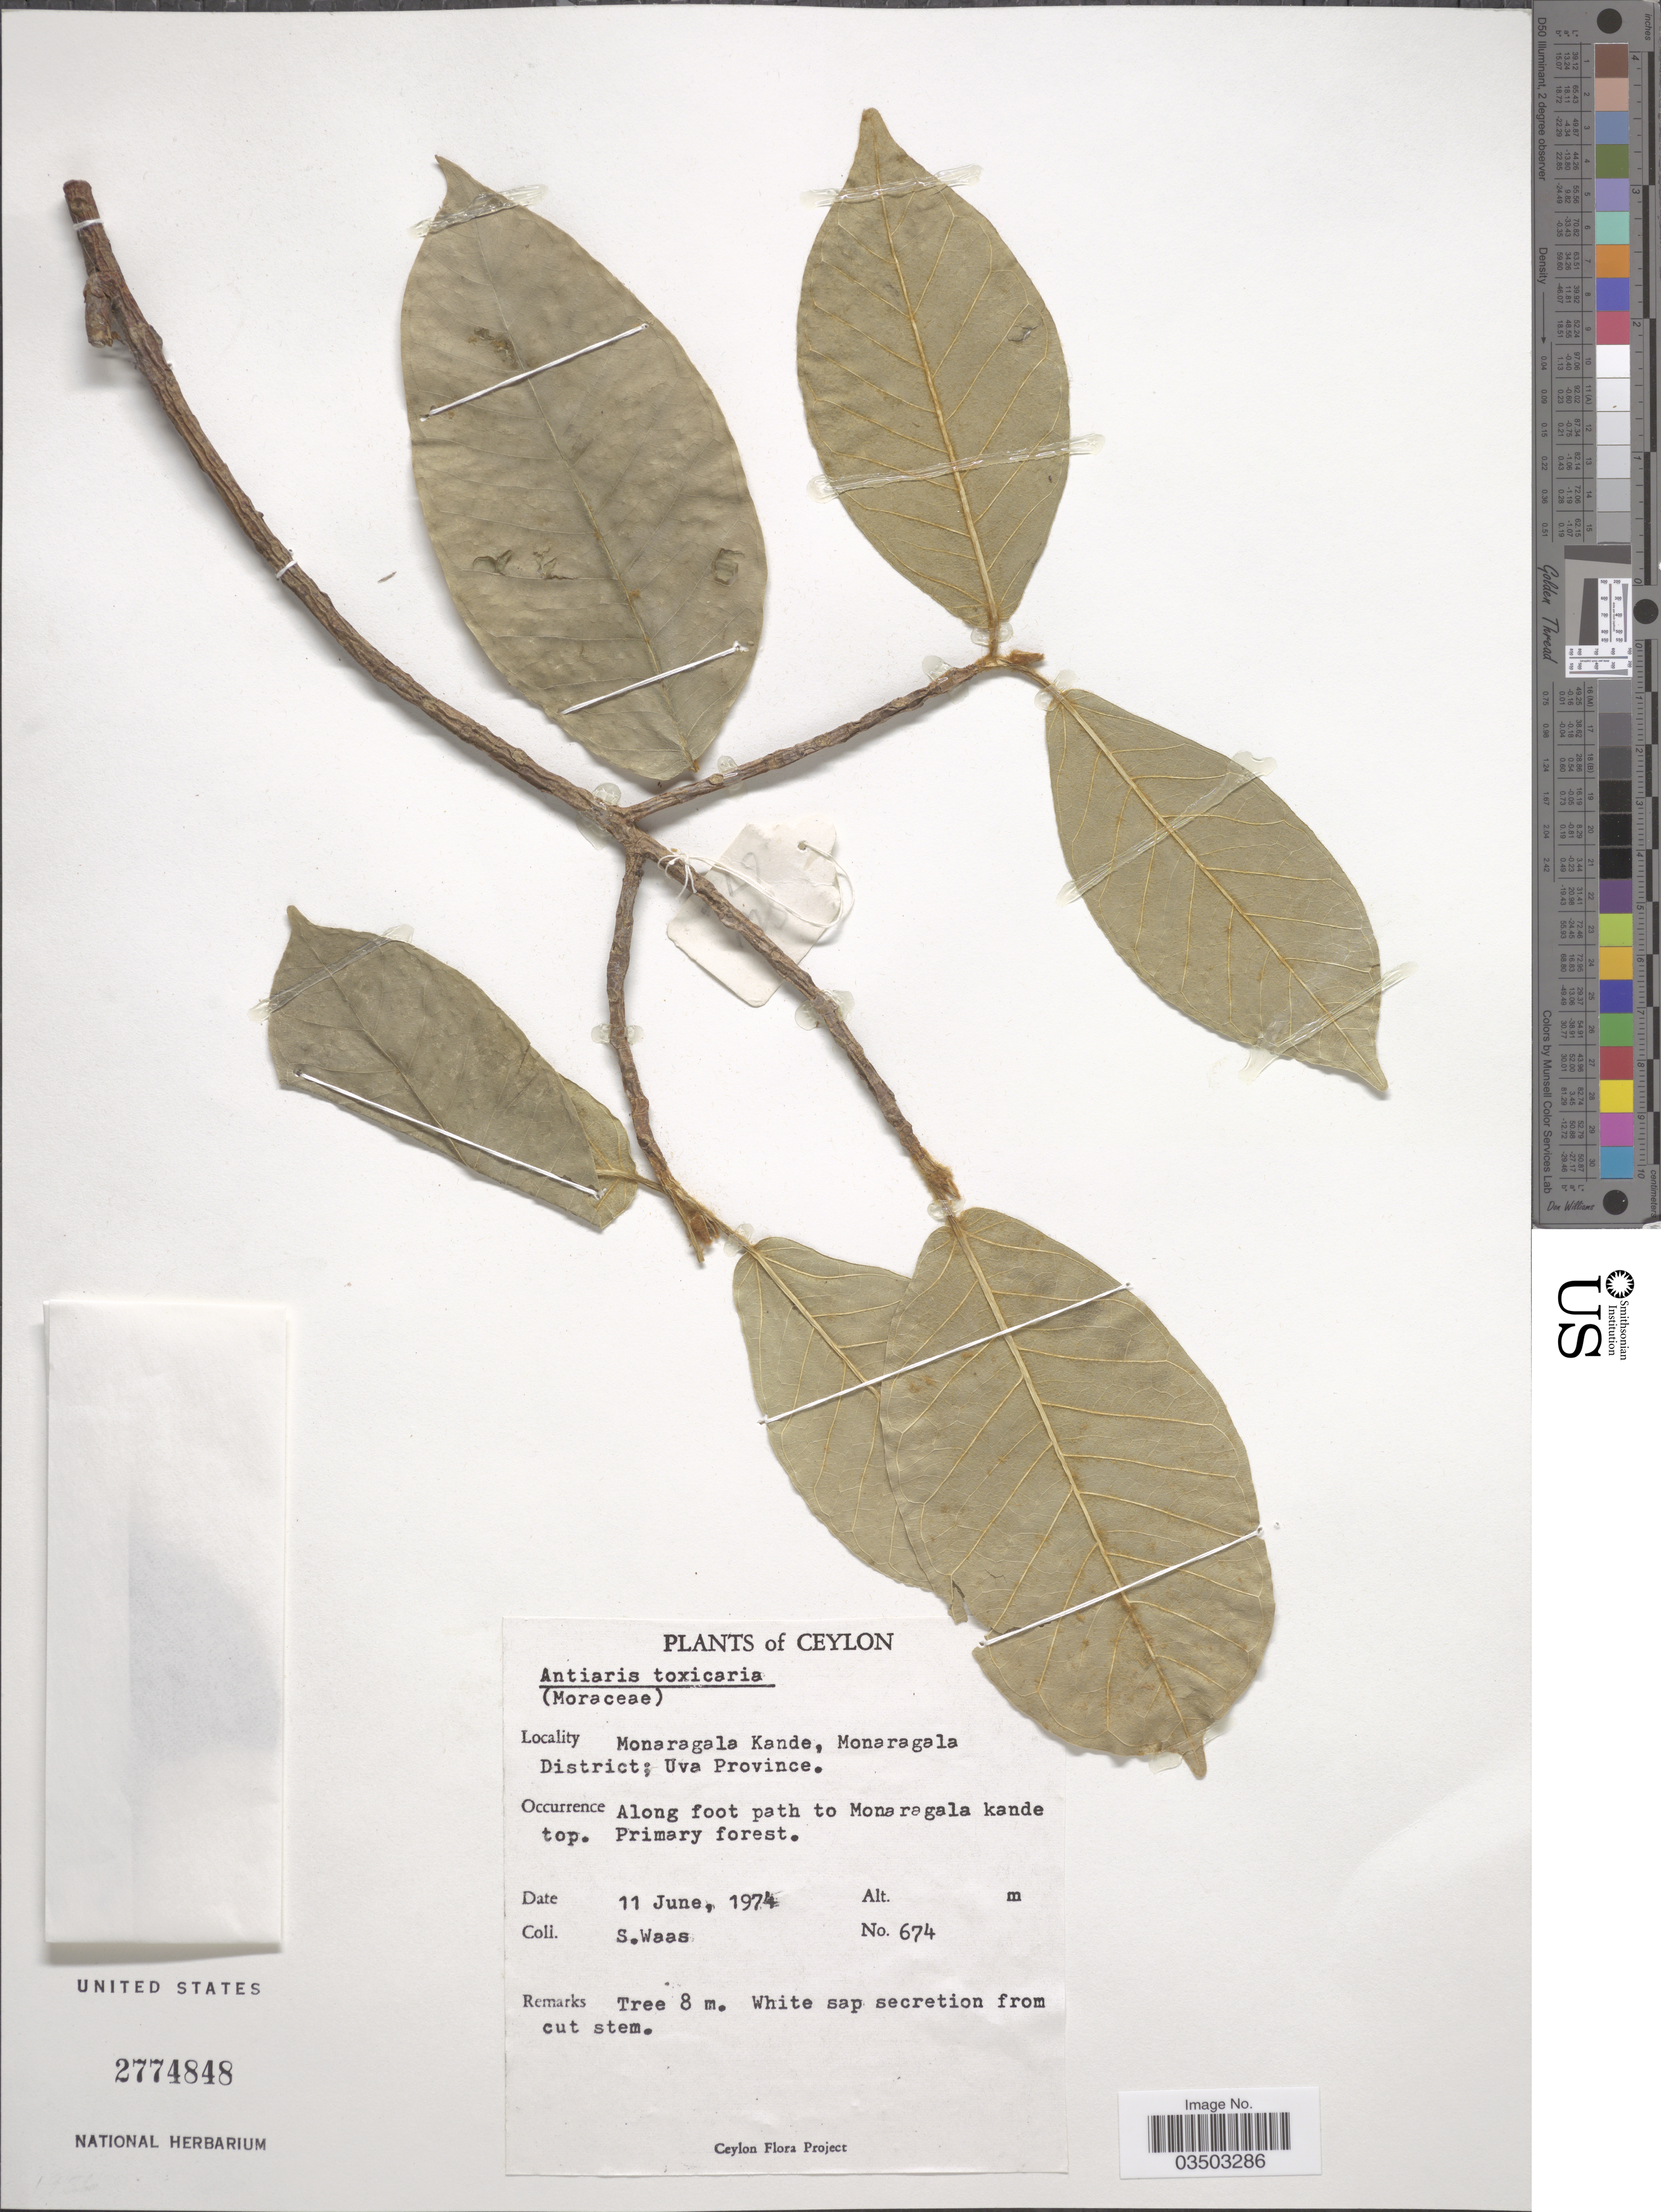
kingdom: Plantae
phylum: Tracheophyta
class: Magnoliopsida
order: Rosales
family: Moraceae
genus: Antiaris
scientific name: Antiaris toxicaria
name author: Lesch.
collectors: S. Waas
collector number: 674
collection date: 1974-06-11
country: Sri Lanka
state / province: Uva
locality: Ceylon. Monaragala Kande, Monaragala District; Uva Province. Along foot path to Monaragala kande top. Primary forest.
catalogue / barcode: US 2774848